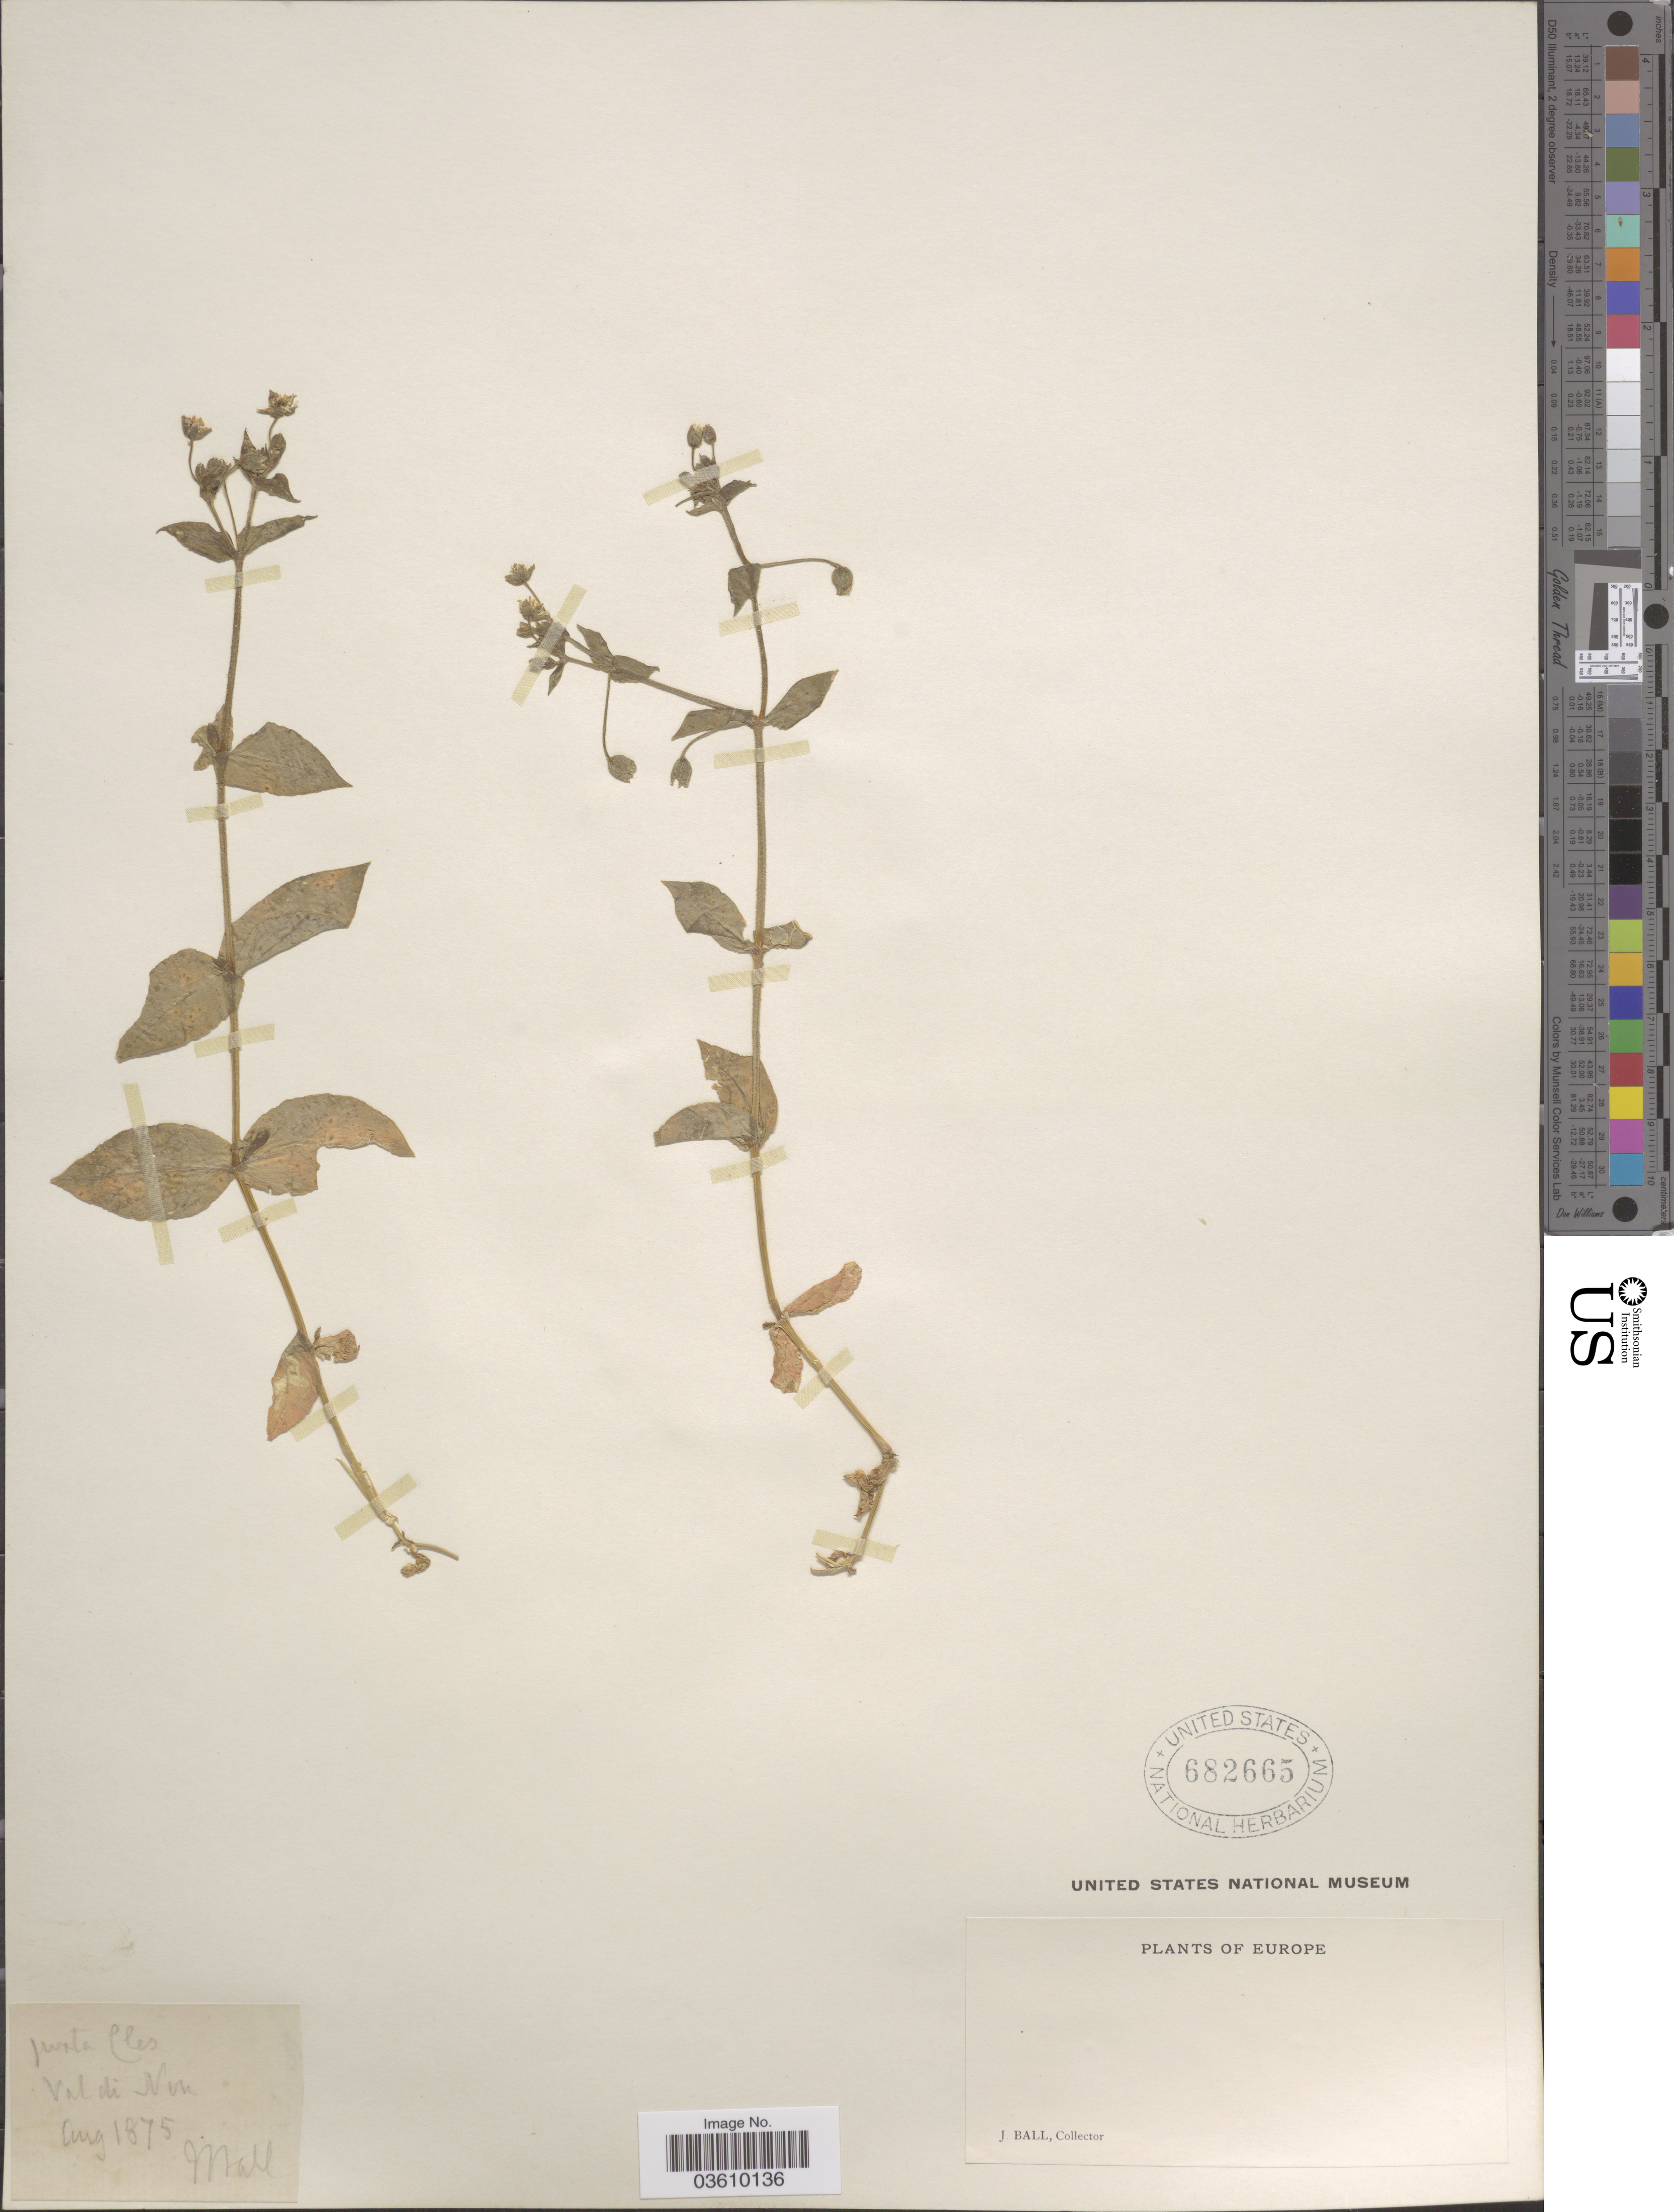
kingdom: Plantae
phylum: Tracheophyta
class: Magnoliopsida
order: Caryophyllales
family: Caryophyllaceae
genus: Stellaria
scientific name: Stellaria sp.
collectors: J. Ball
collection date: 1875-08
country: Italy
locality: Juxta Cles. Val di Non. Europe.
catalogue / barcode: US 682665